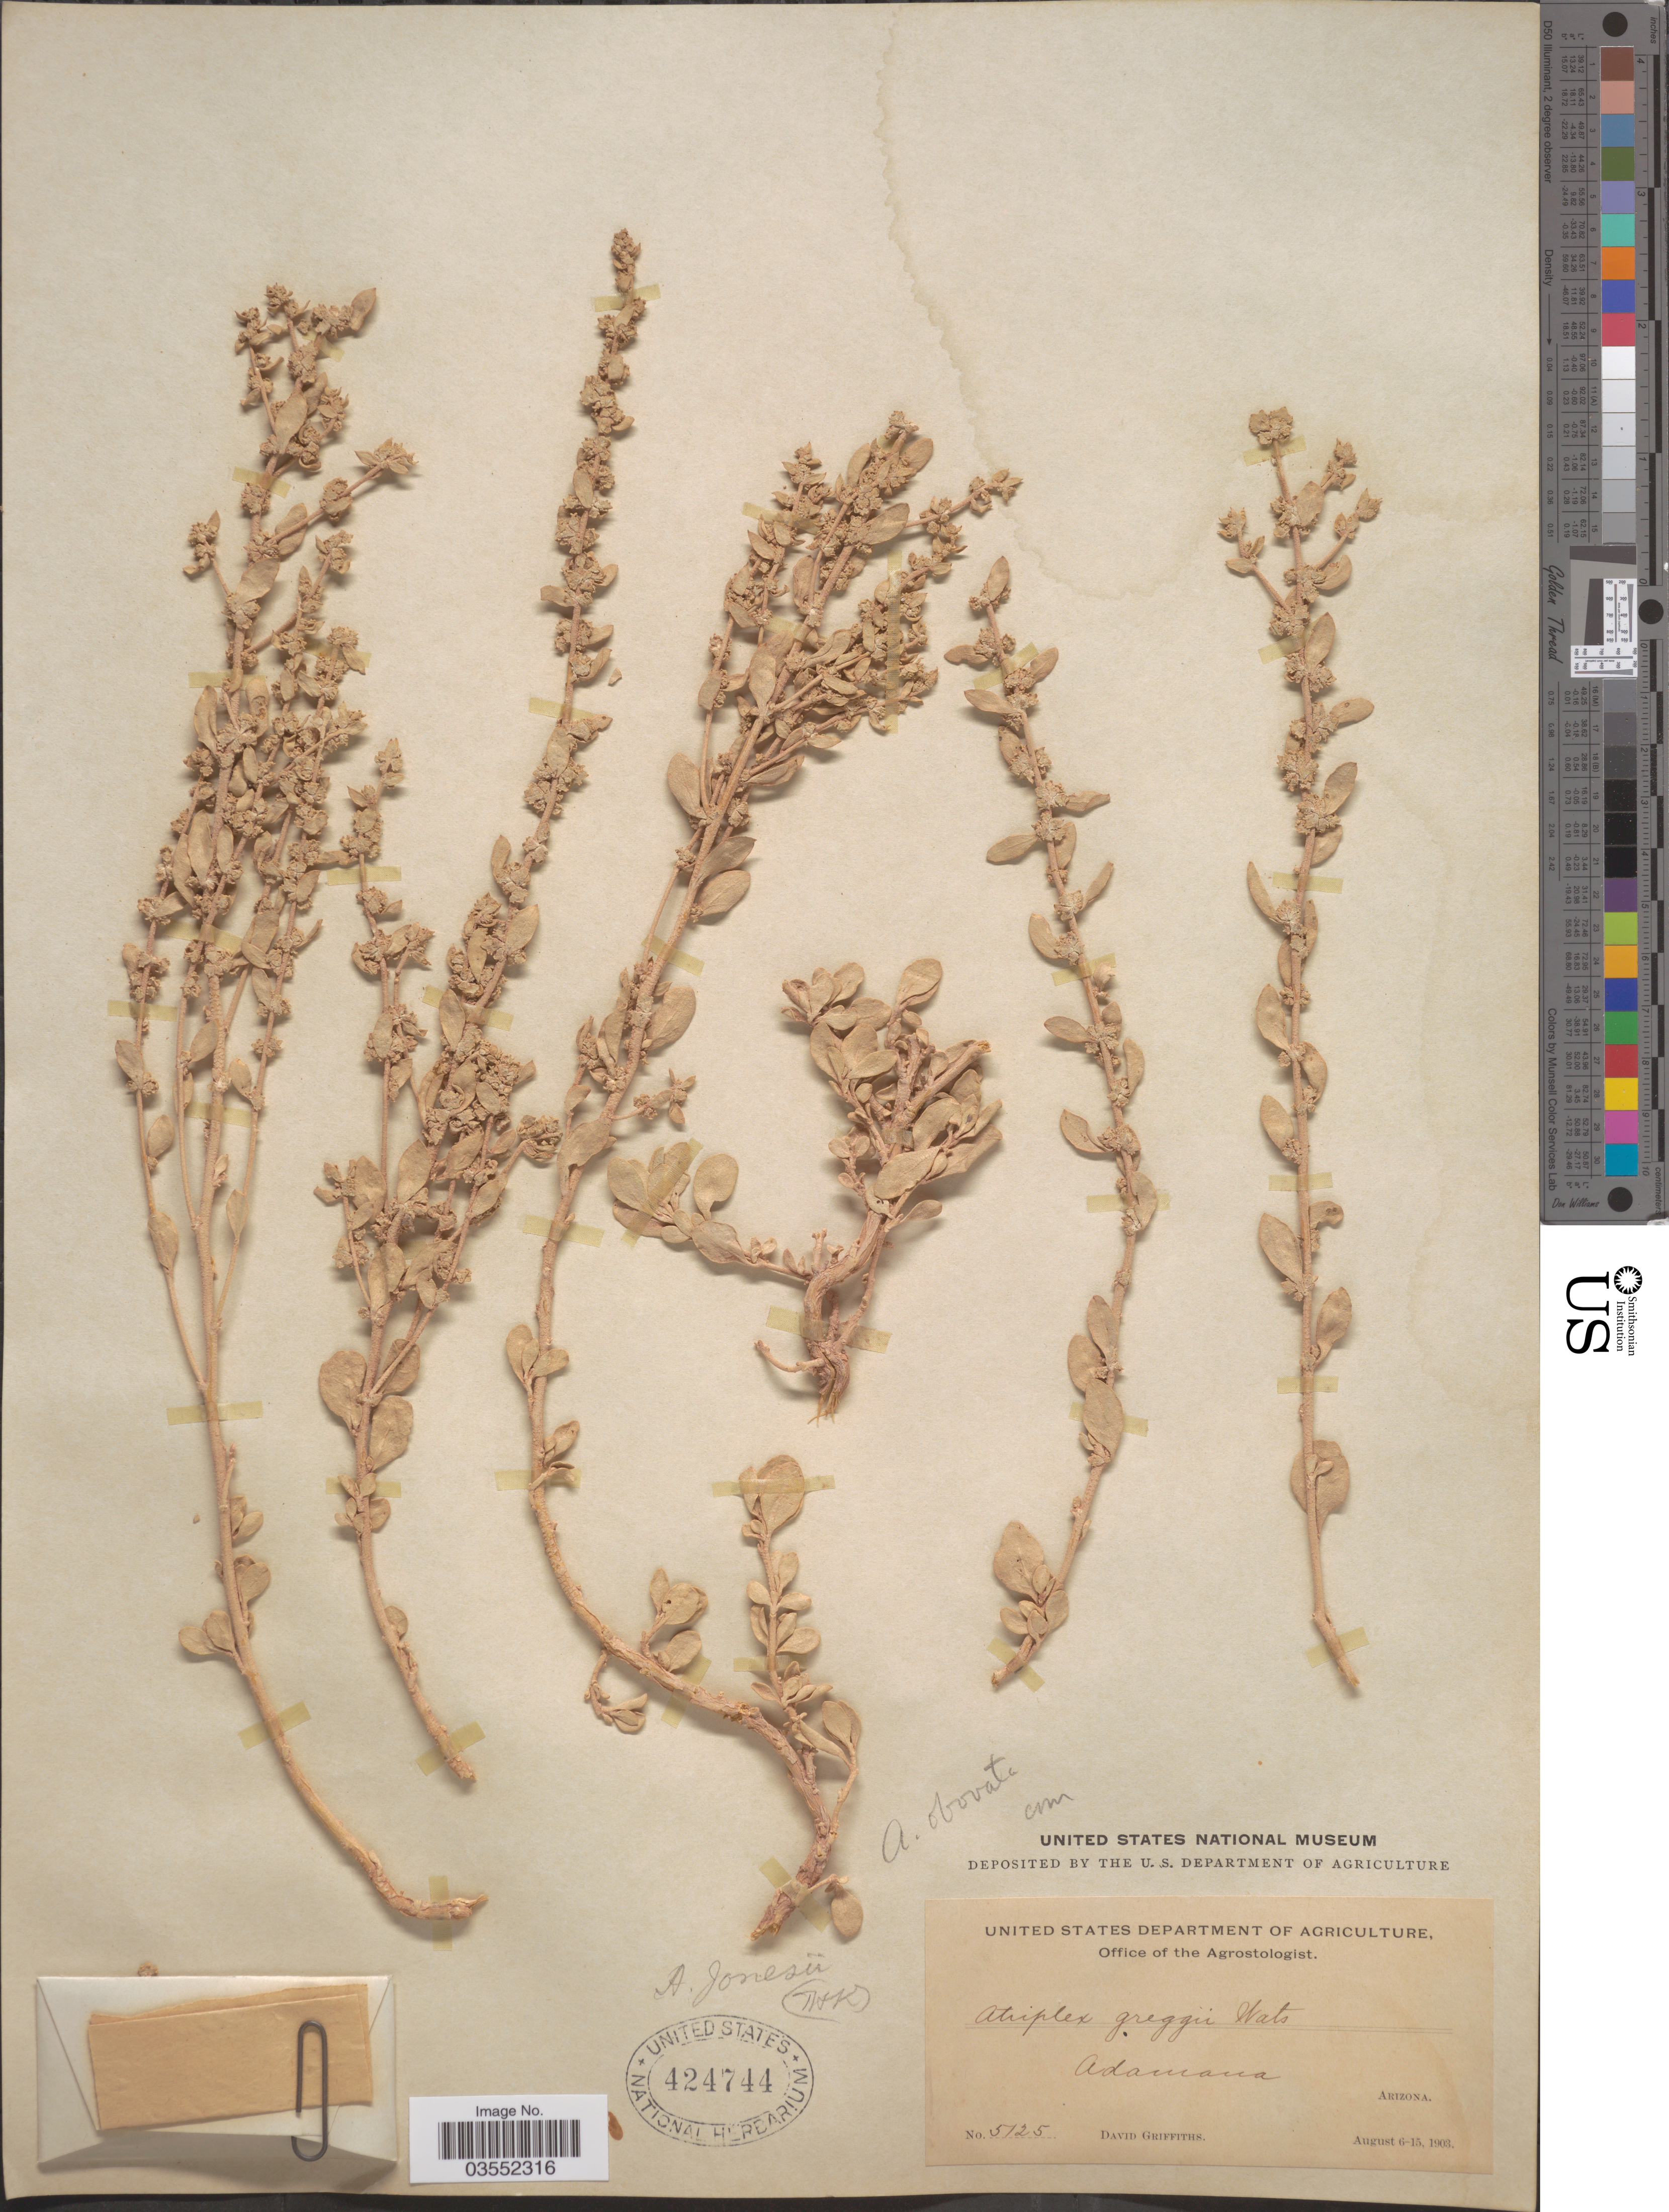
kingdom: Plantae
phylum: Tracheophyta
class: Magnoliopsida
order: Caryophyllales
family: Amaranthaceae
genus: Atriplex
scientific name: Atriplex obovata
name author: Moq.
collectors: D. Griffiths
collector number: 5125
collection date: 1903-08-06/1903-08-15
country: United States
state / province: Arizona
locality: Adamana.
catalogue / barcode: US 424744